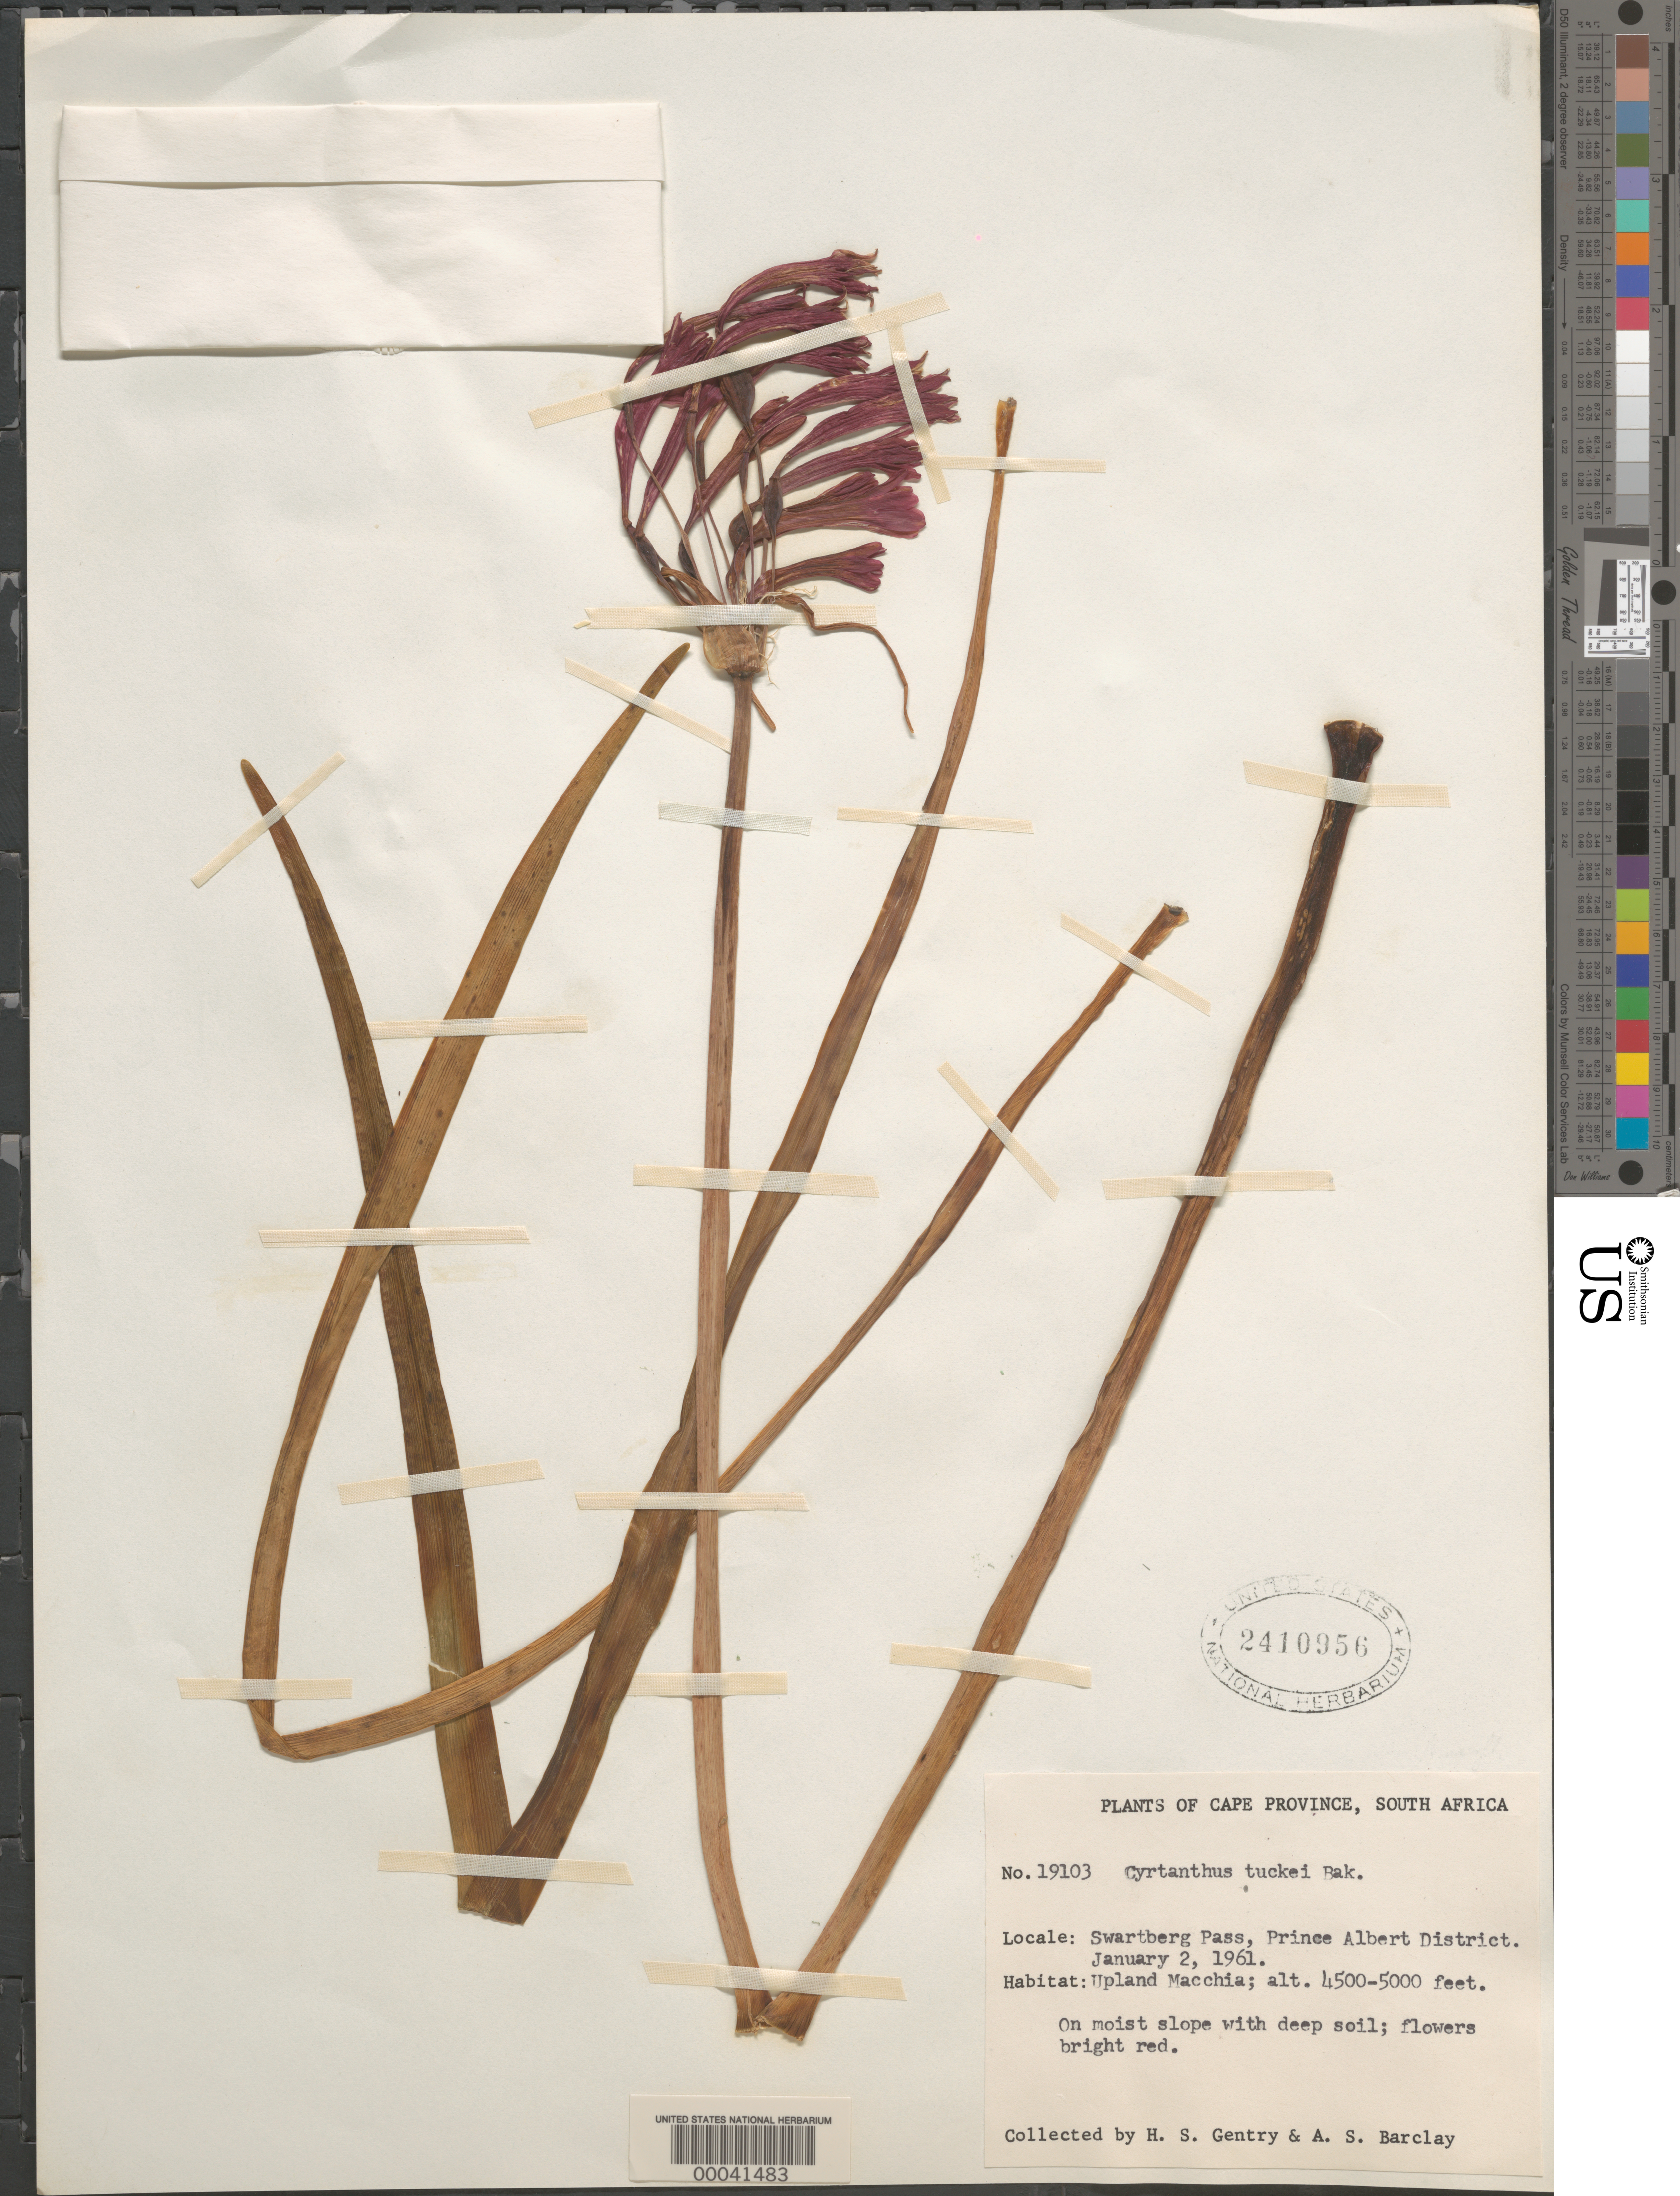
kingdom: Plantae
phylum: Tracheophyta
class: Liliopsida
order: Asparagales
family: Amaryllidaceae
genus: Cyrtanthus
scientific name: Cyrtanthus tuckii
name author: Baker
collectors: H. S. Gentry & A. S. Barclay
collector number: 19103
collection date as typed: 02 Jan 1961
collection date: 1961-01-02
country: South Africa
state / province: Western Cape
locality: Swartberg. Prince Albert Dist.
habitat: Upland macchia, on moist slope with deep soil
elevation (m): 1372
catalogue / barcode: US 2410956